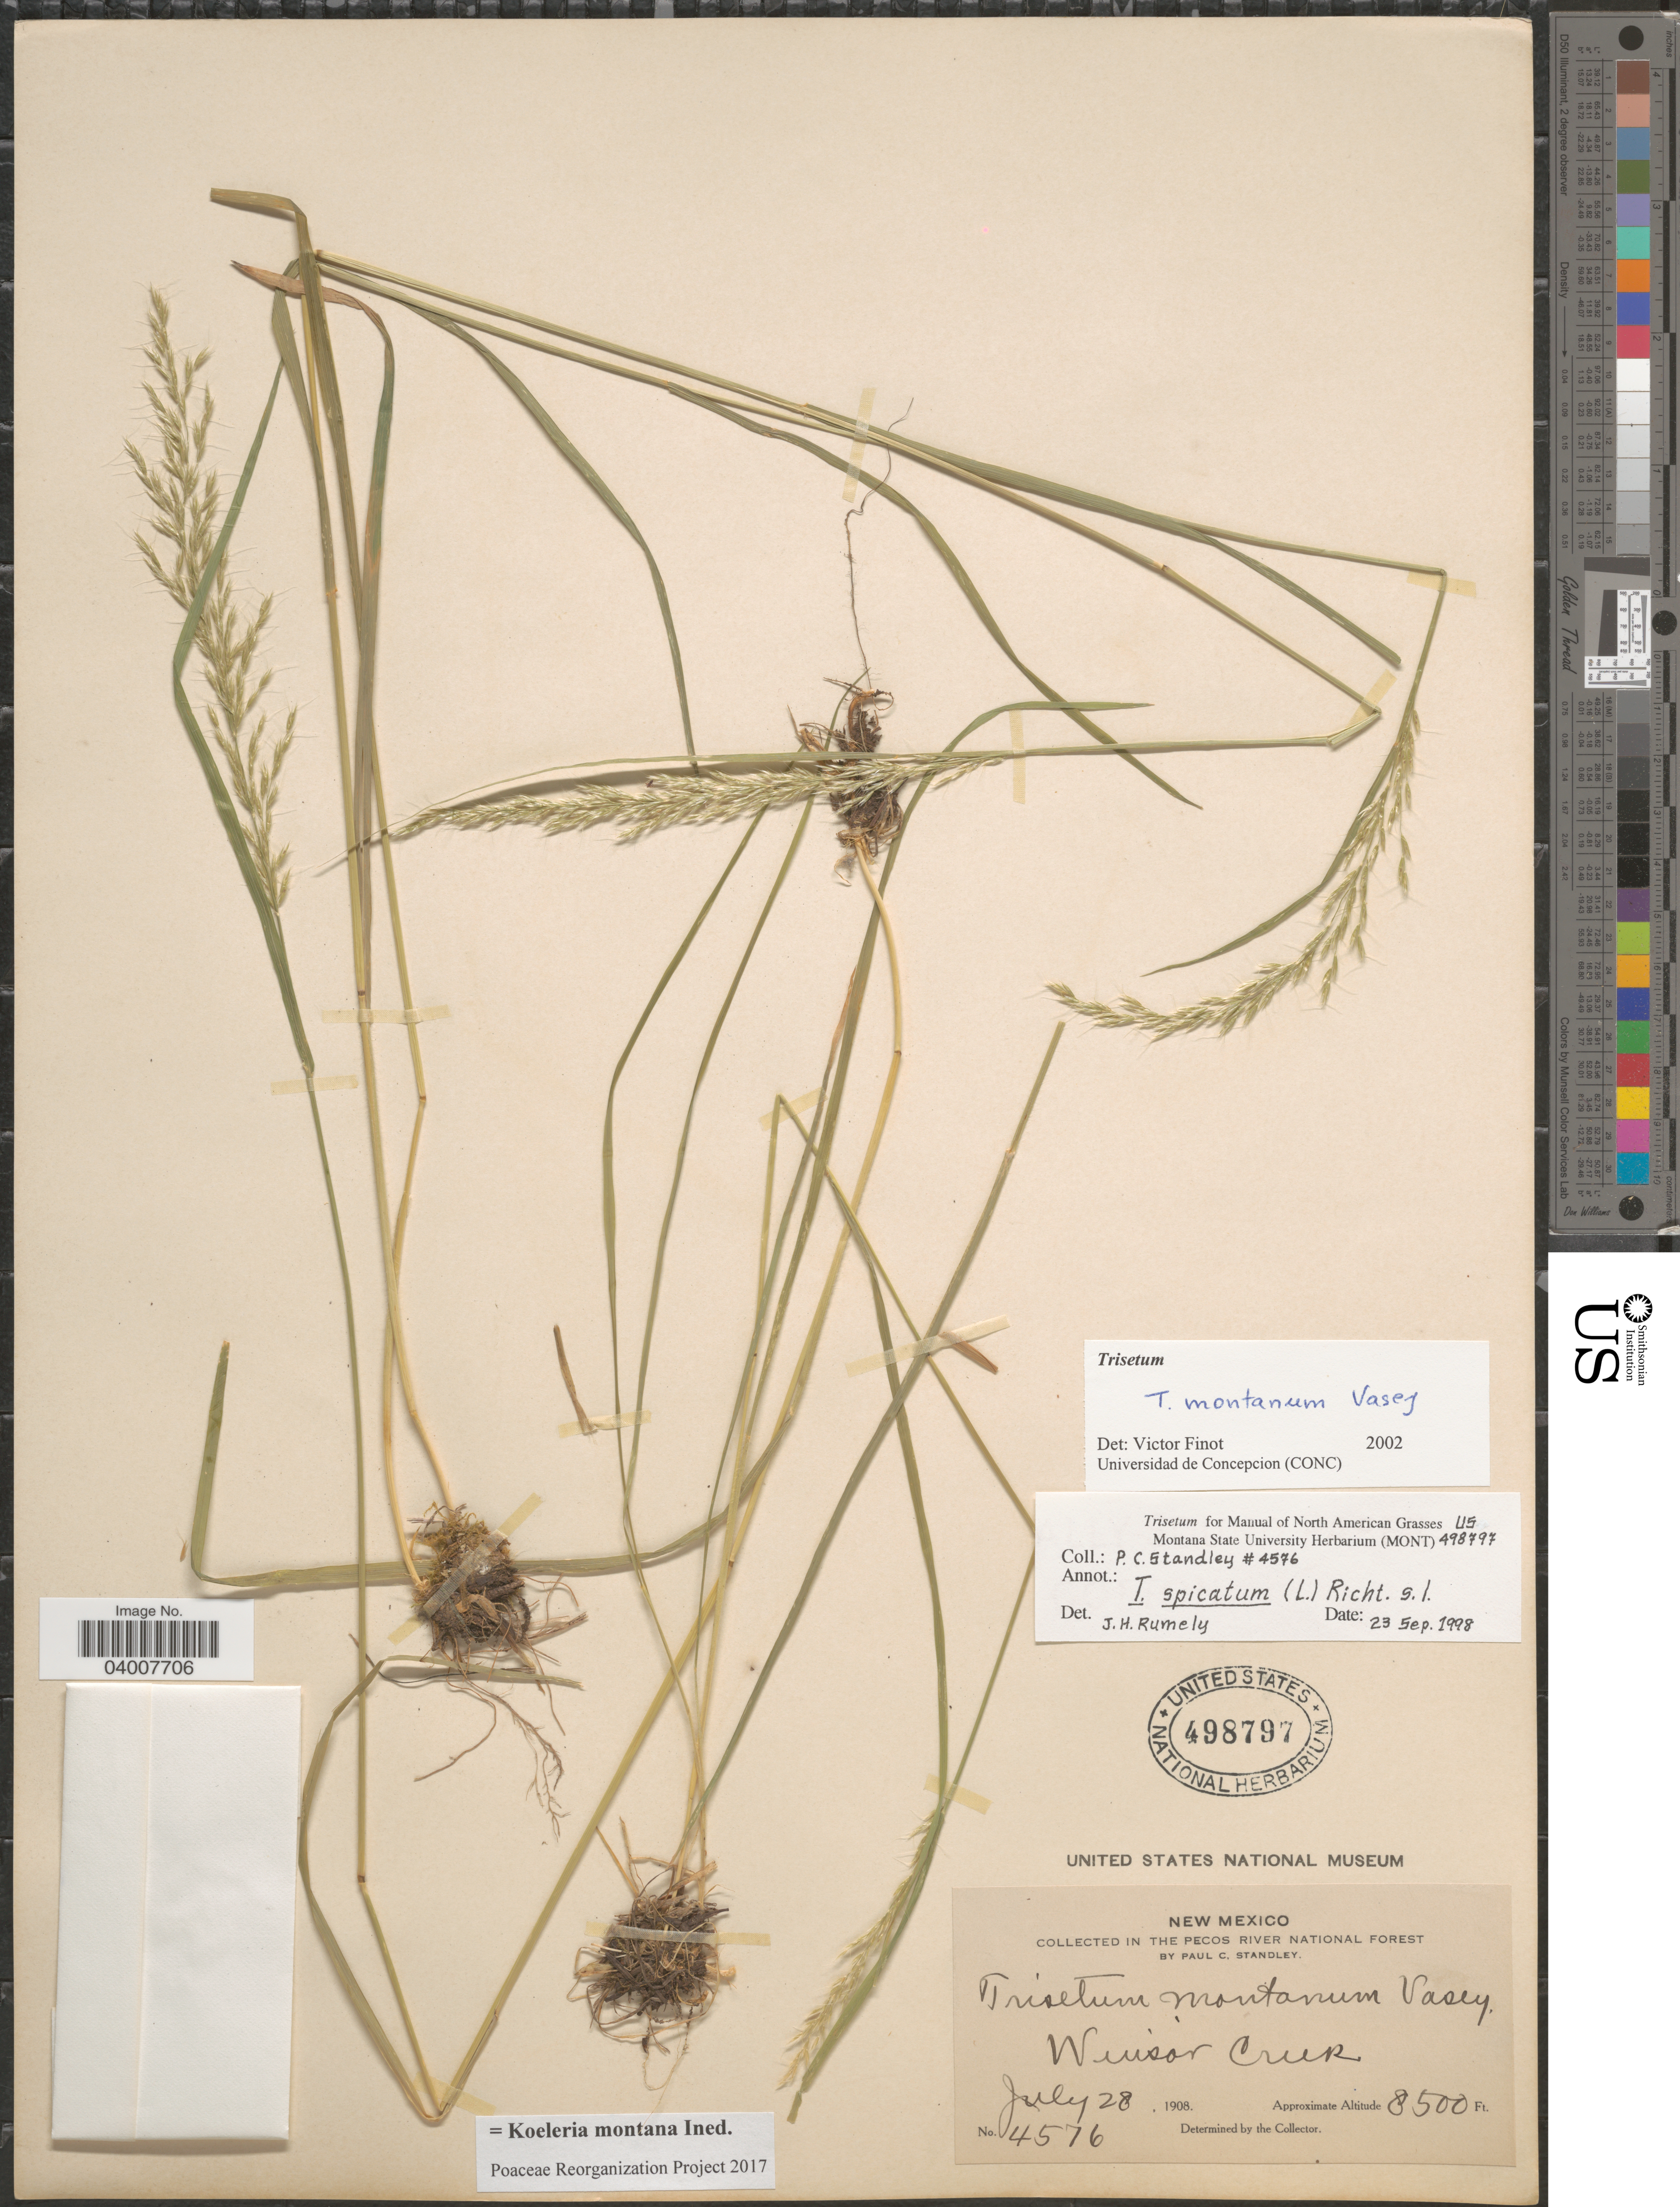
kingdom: Plantae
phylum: Tracheophyta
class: Liliopsida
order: Poales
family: Poaceae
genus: Koeleria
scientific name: Koeleria montana ined.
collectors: P. C. Standley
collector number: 4576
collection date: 1908-07-28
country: United States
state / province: New Mexico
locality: In the Pecos River National Forest. Winsor Creek.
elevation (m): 2591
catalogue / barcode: US 498797